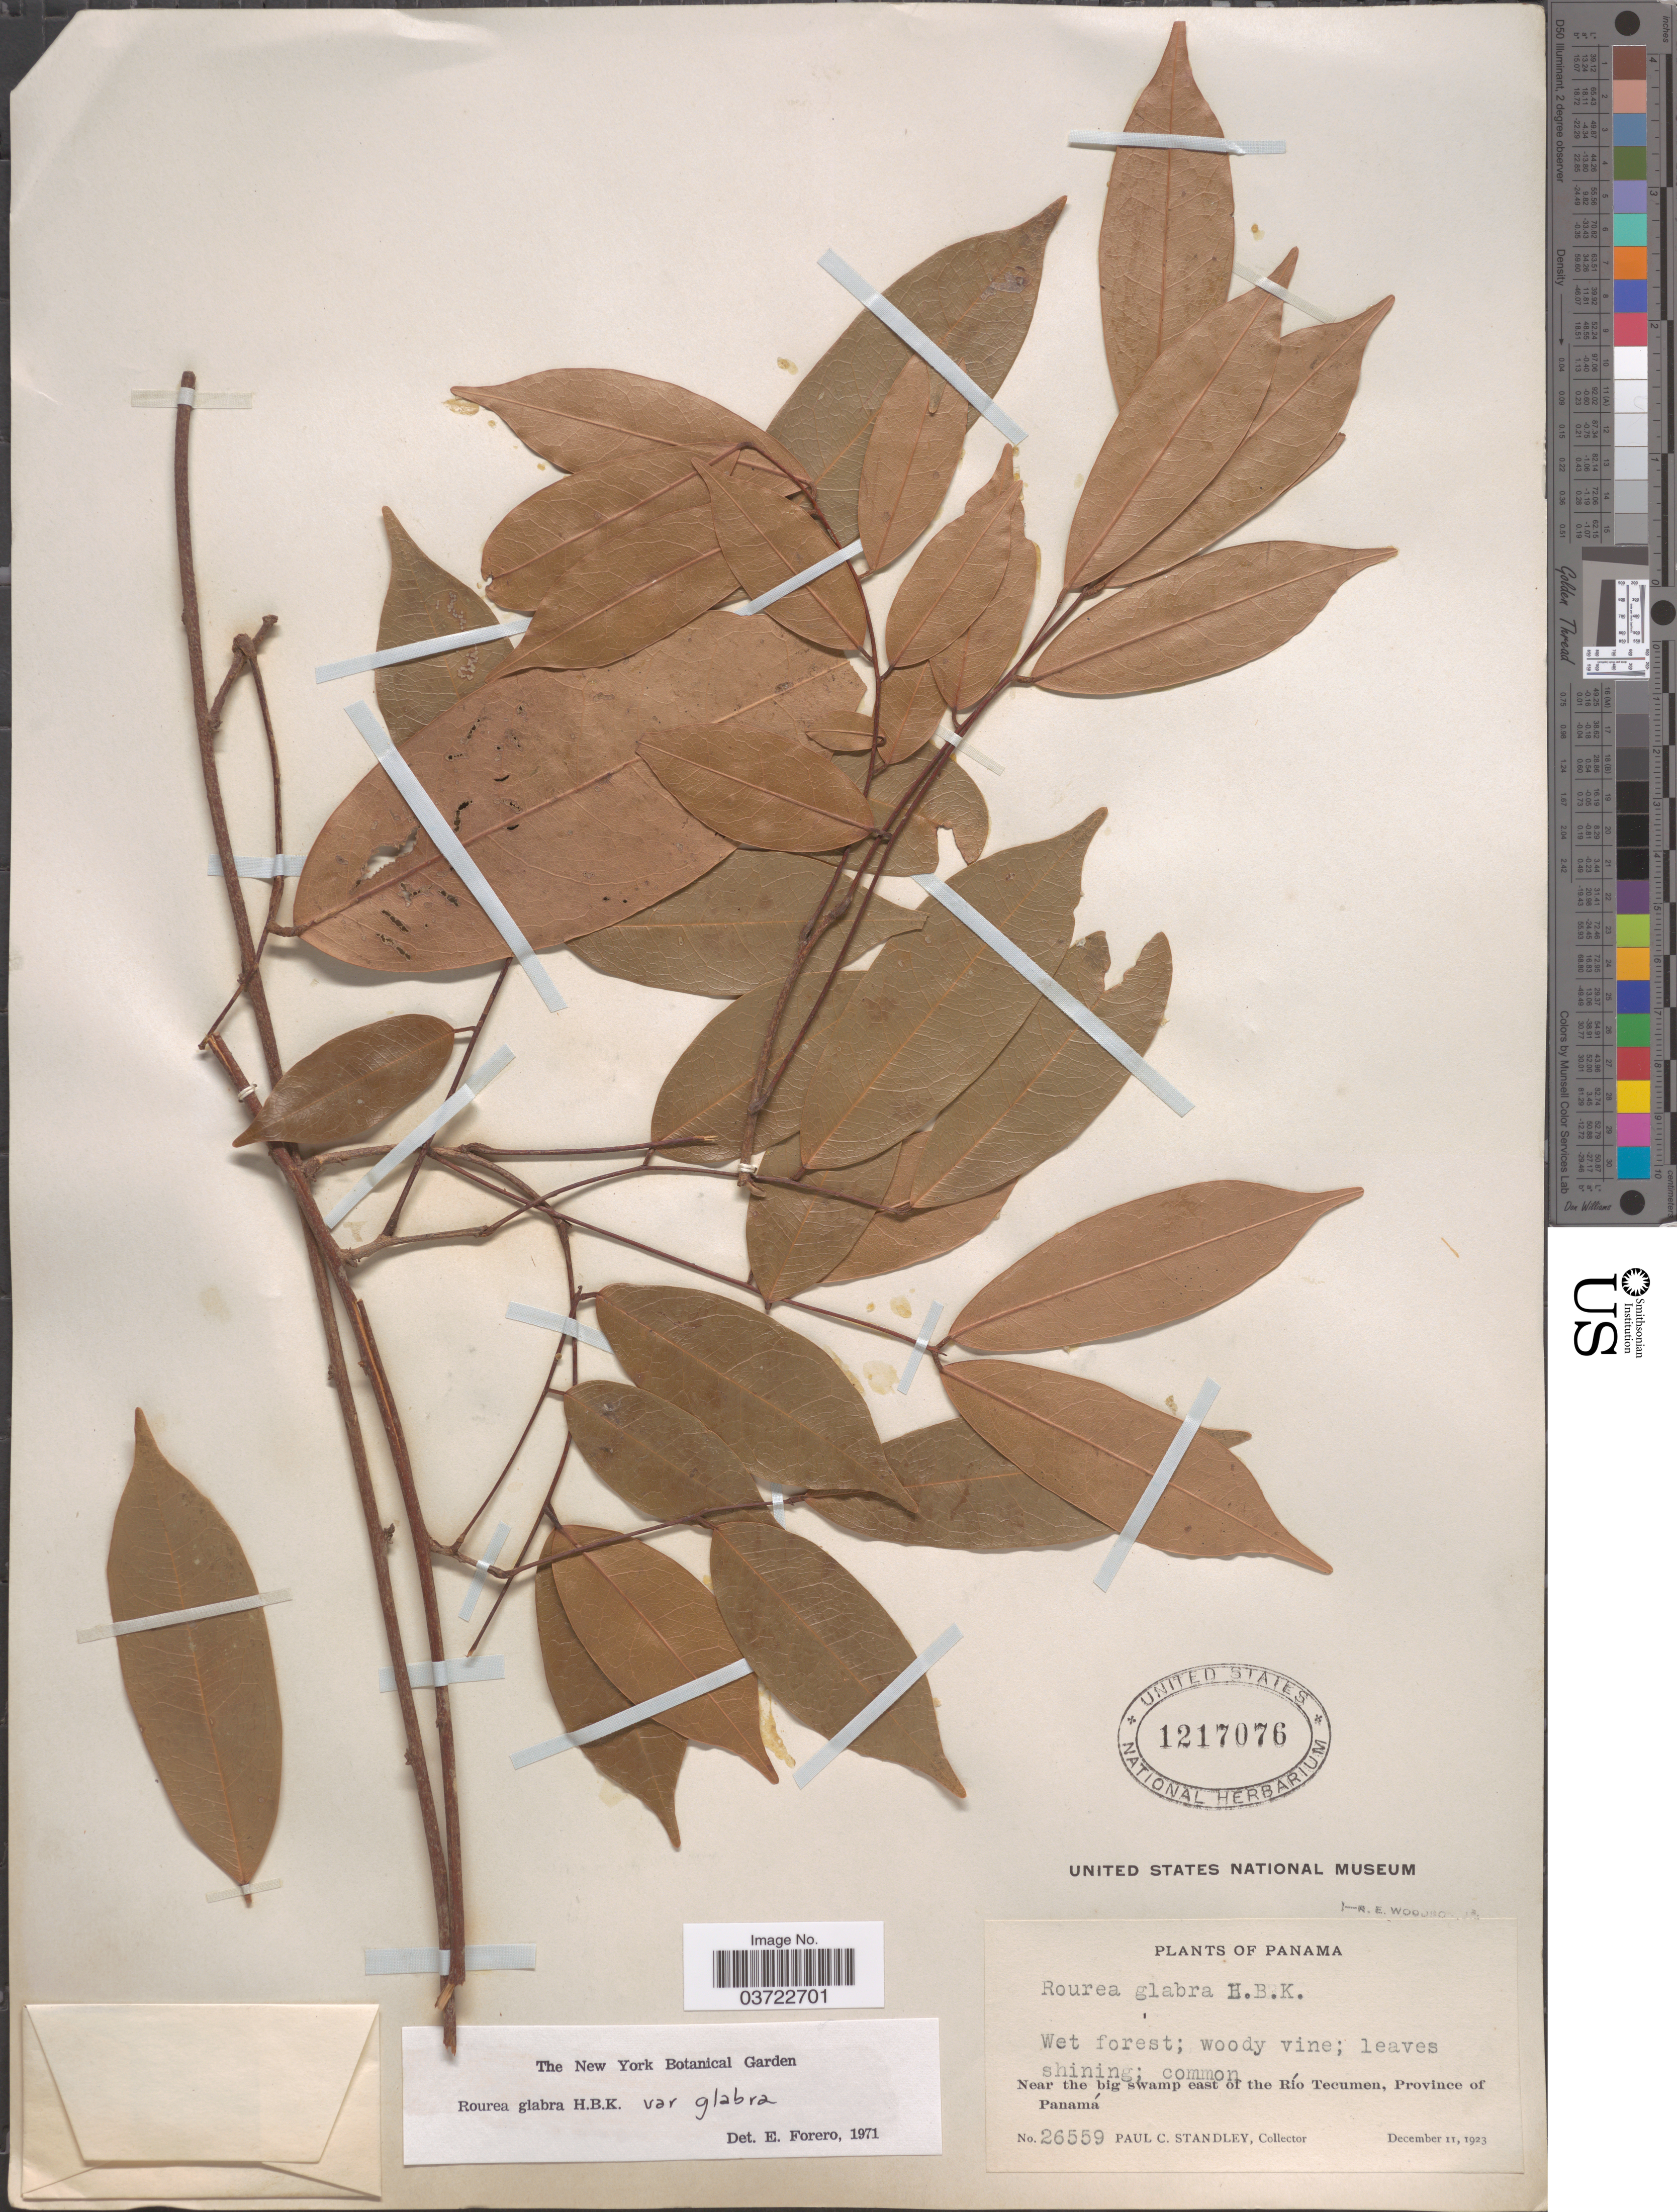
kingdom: Plantae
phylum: Tracheophyta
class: Magnoliopsida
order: Oxalidales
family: Connaraceae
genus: Rourea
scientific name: Rourea glabra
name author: Kunth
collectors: P. C. Standley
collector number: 26559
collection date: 1923-12-11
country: Panama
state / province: Panamá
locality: Near the big swamp east of the Río Tecumen.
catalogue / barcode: US 1217076